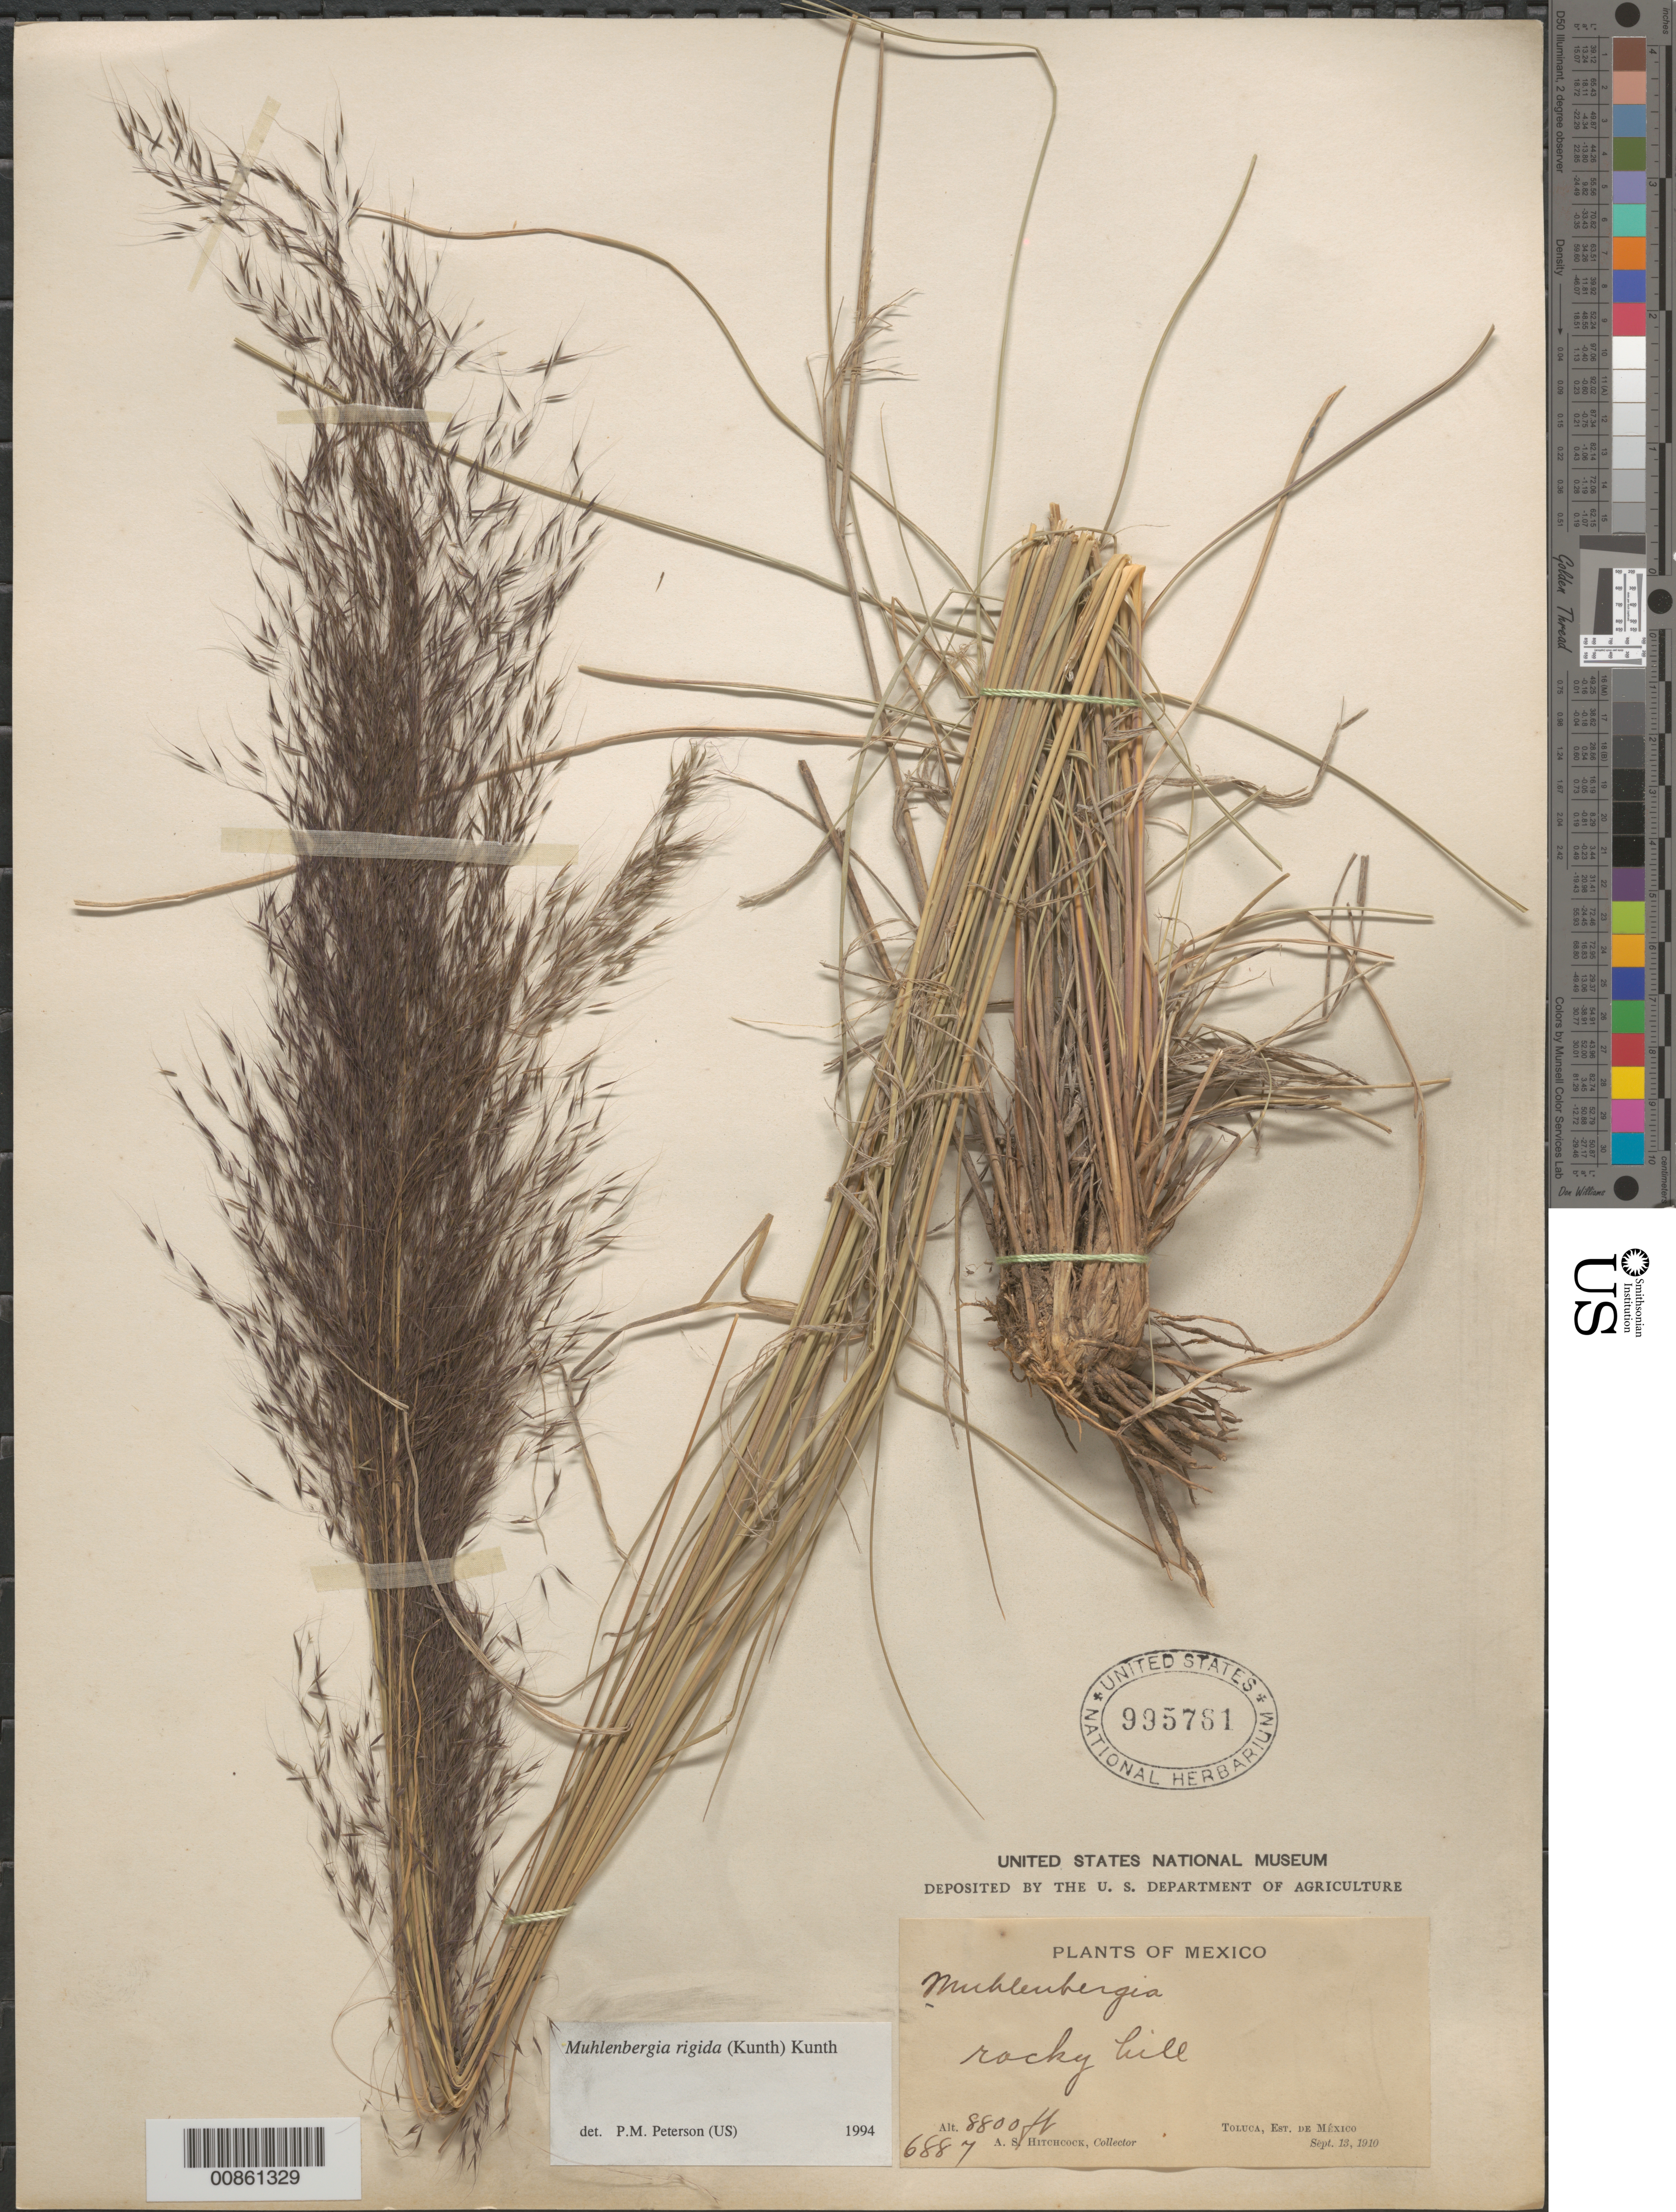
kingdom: Plantae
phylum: Tracheophyta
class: Liliopsida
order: Poales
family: Poaceae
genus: Muhlenbergia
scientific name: Muhlenbergia rigida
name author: (Kunth) Kunth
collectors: A. S. Hitchcock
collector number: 6887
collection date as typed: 13 Sep 1910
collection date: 1910-09-13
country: Mexico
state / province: México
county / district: Toluca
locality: Toluca, mpio. Toluca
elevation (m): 2682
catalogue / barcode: US 995781